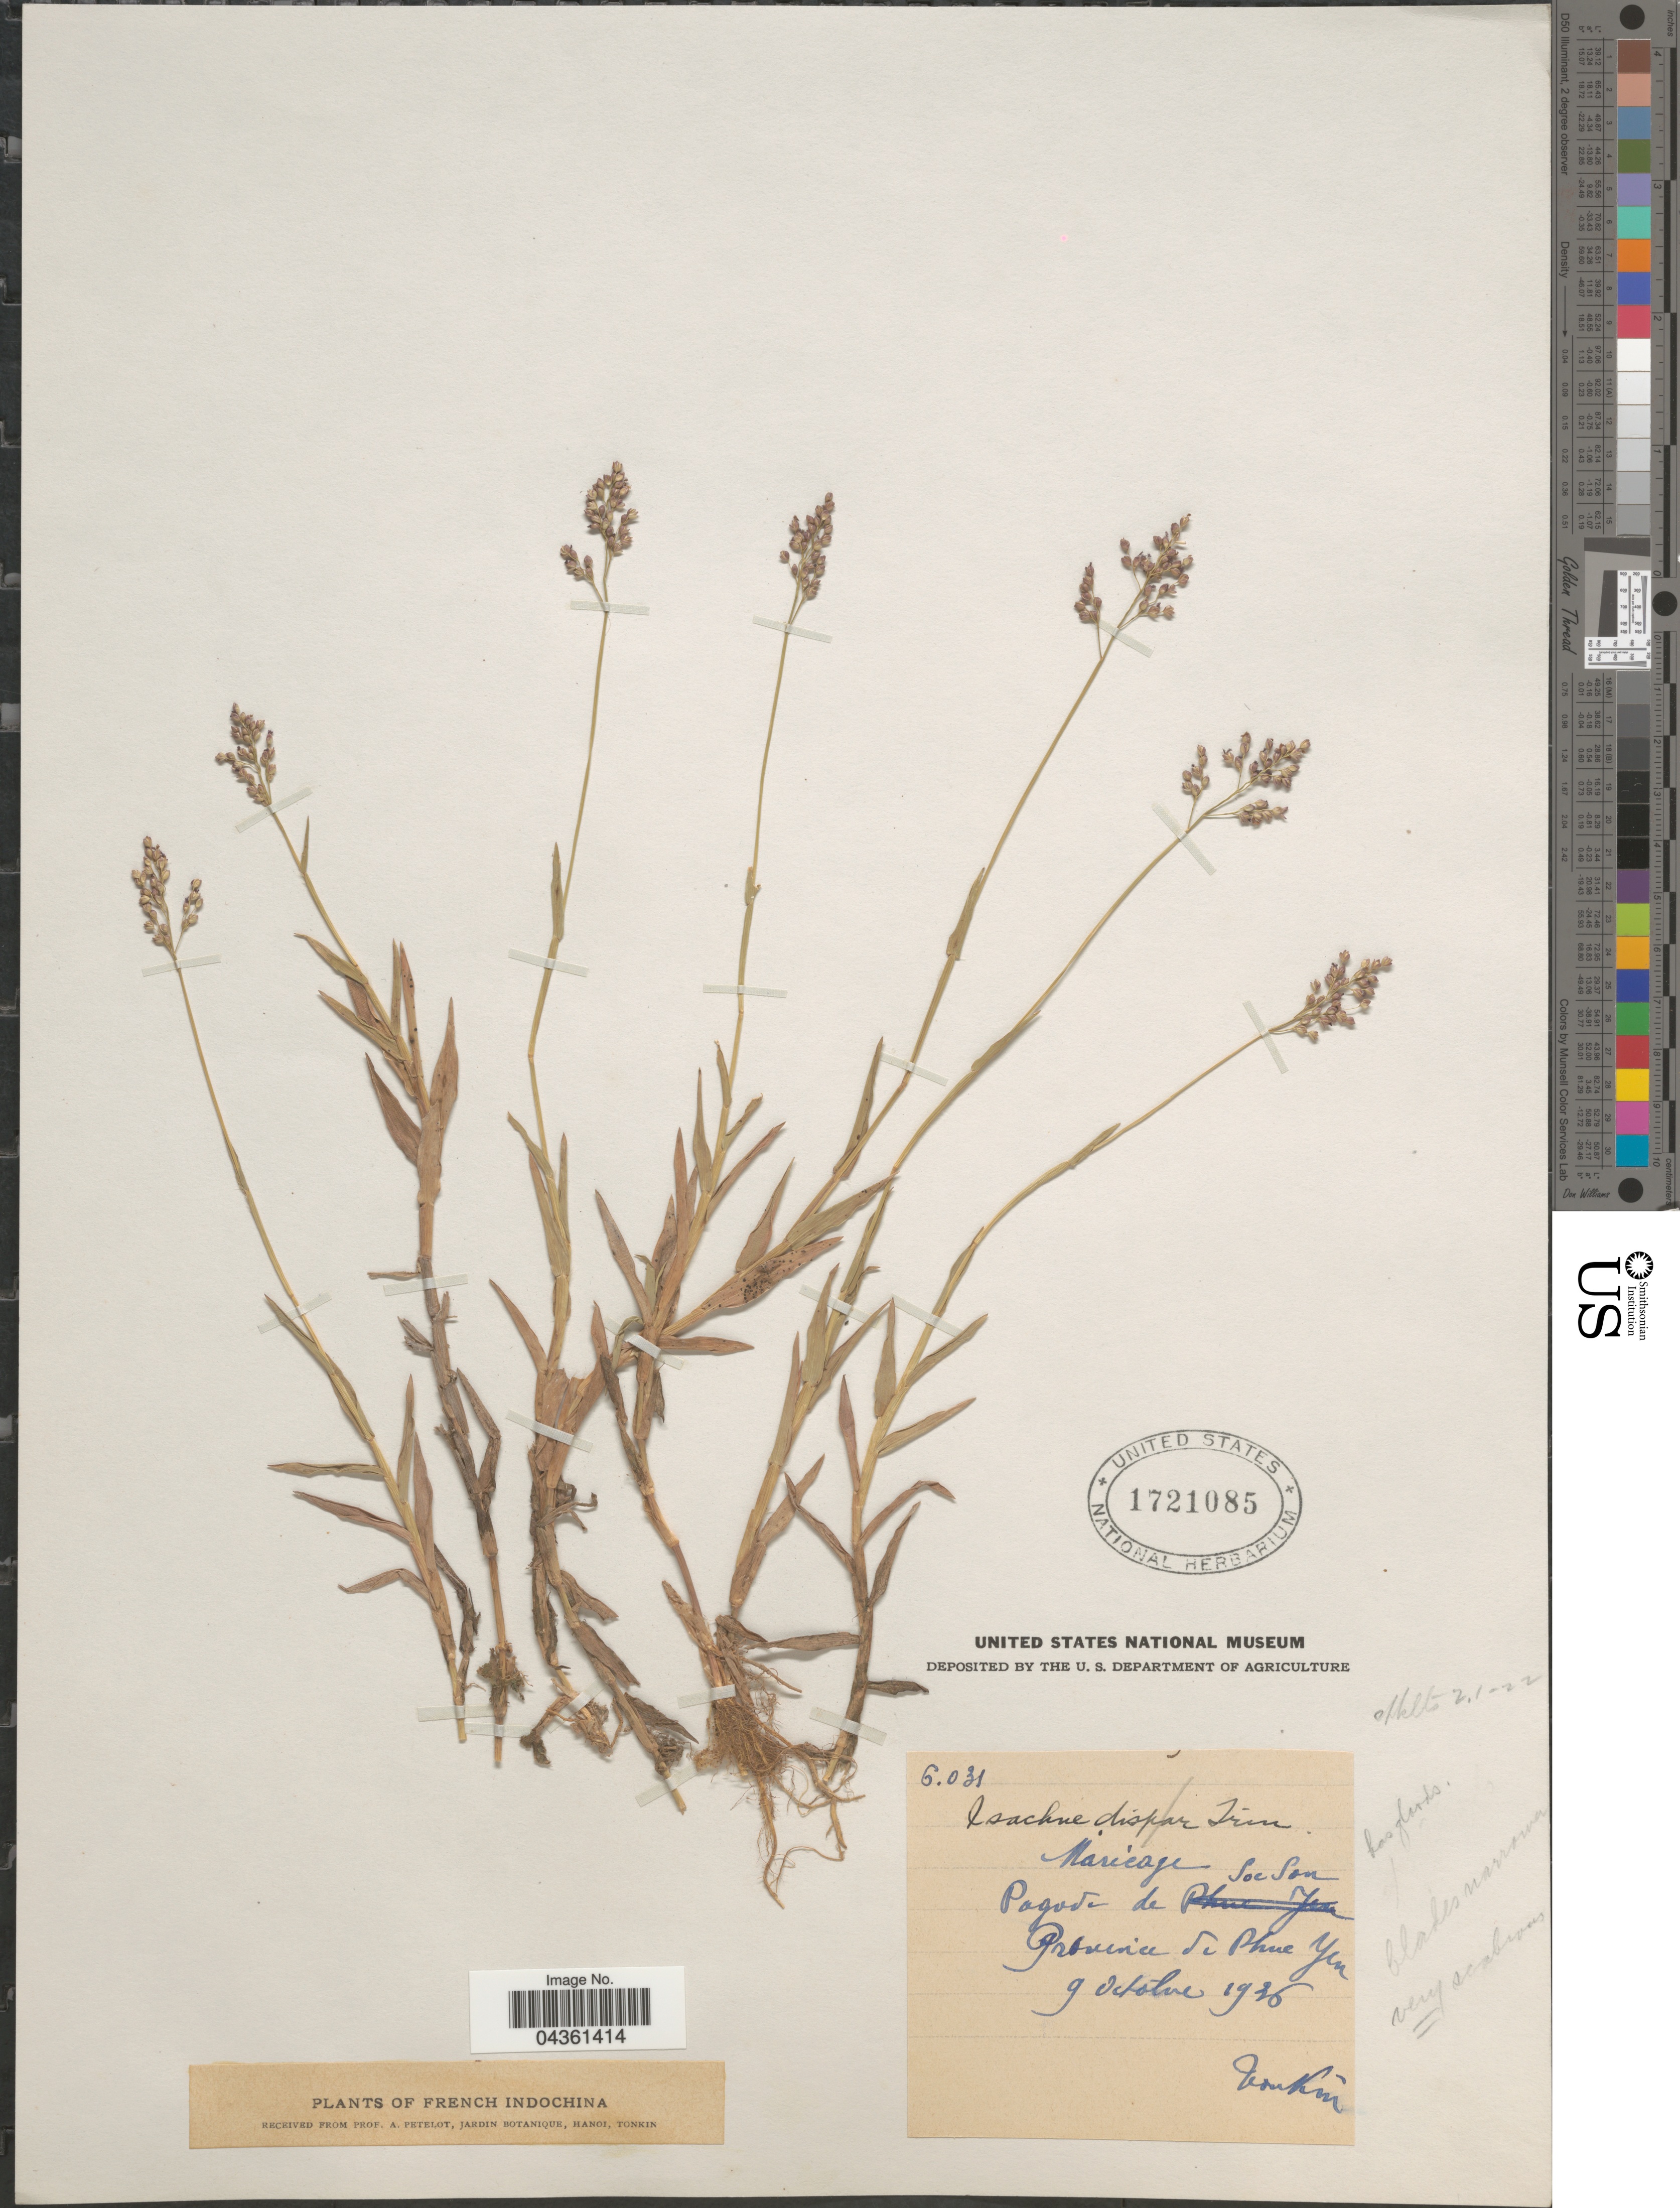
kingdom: Plantae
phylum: Tracheophyta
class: Liliopsida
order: Poales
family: Poaceae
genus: Isachne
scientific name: Isachne globosa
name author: (Thunb.) Kuntze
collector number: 6031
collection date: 1936-10-09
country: Vietnam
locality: French Indochina. Marècage. Pagode de Soc Son. Province de Phuc Yen. Tonkin.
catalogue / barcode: US 1721085